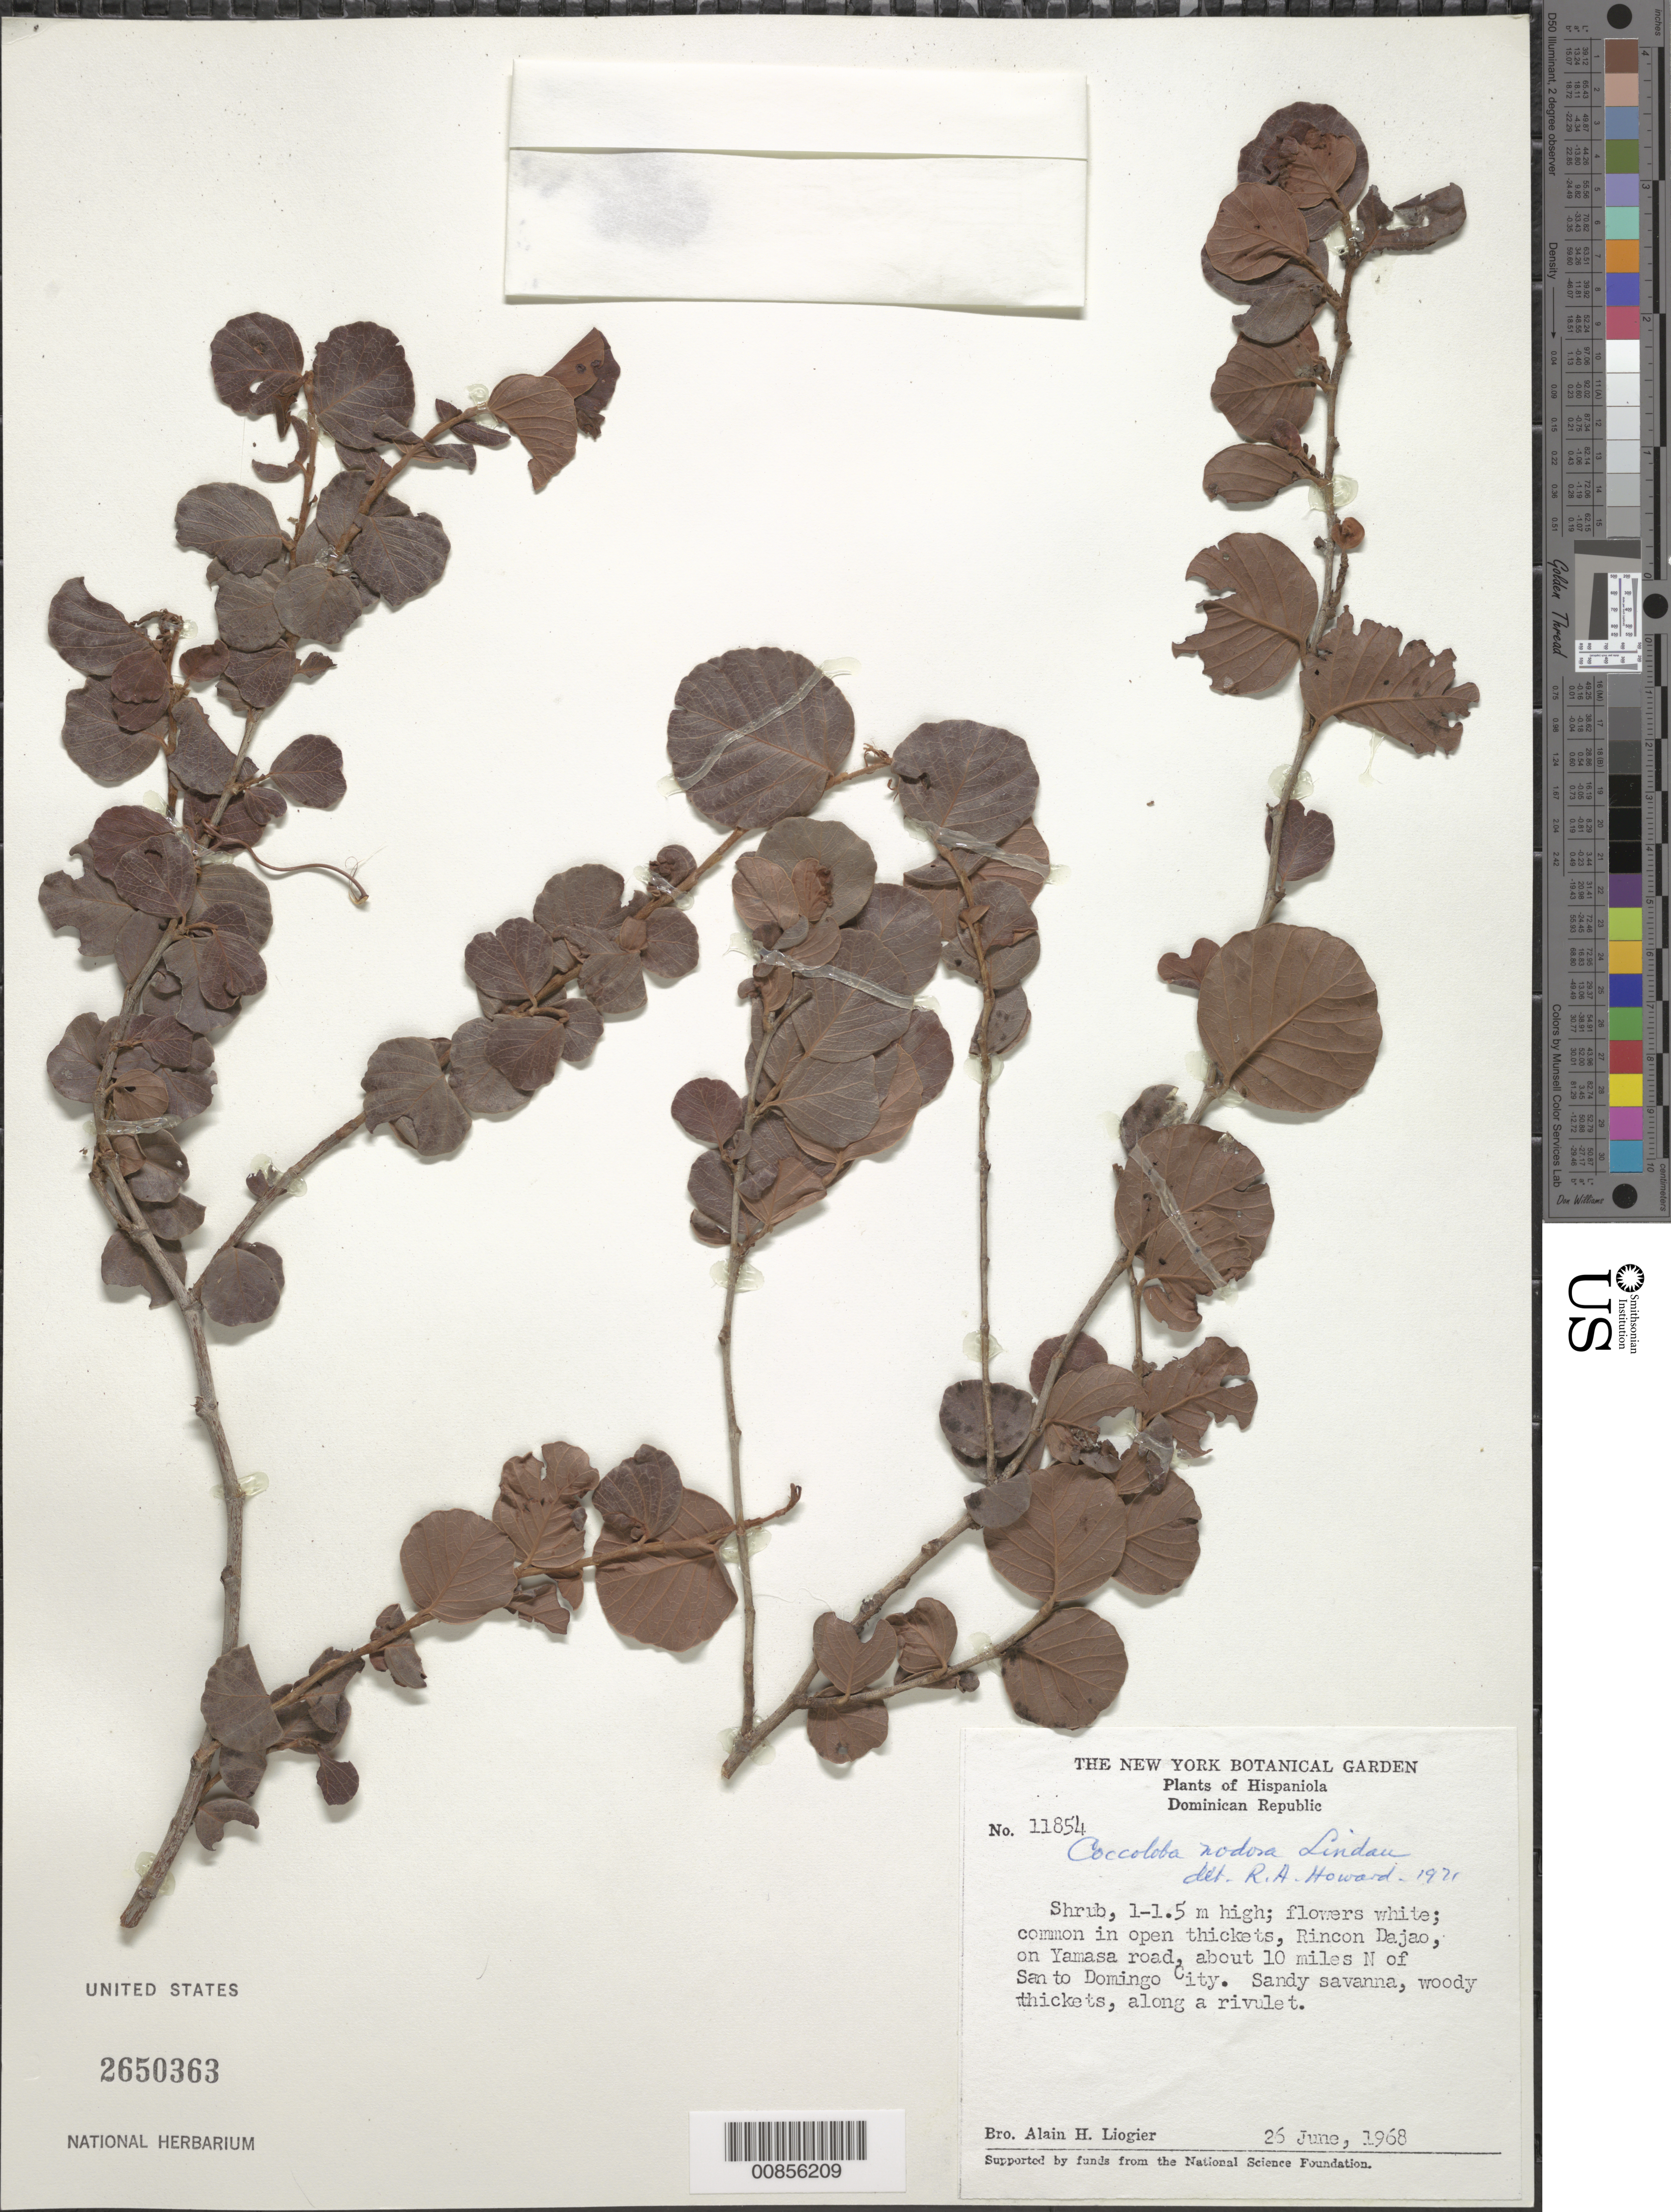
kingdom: Plantae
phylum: Tracheophyta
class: Magnoliopsida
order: Caryophyllales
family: Polygonaceae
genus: Coccoloba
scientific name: Coccoloba nodosa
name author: Lindau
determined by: Howard, R. A.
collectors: A. H. Liogier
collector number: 11854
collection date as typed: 26 Jun 1968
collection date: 1968-06-26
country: Dominican Republic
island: Hispaniola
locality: Rincón Dajao, on Yamasa road, about 10 miles N of Santo Domingo City. Sandy savanna, along a rivulet.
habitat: Open thickets. Sandy savanna, in woody thickets along a rivulet.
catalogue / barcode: US 2650363